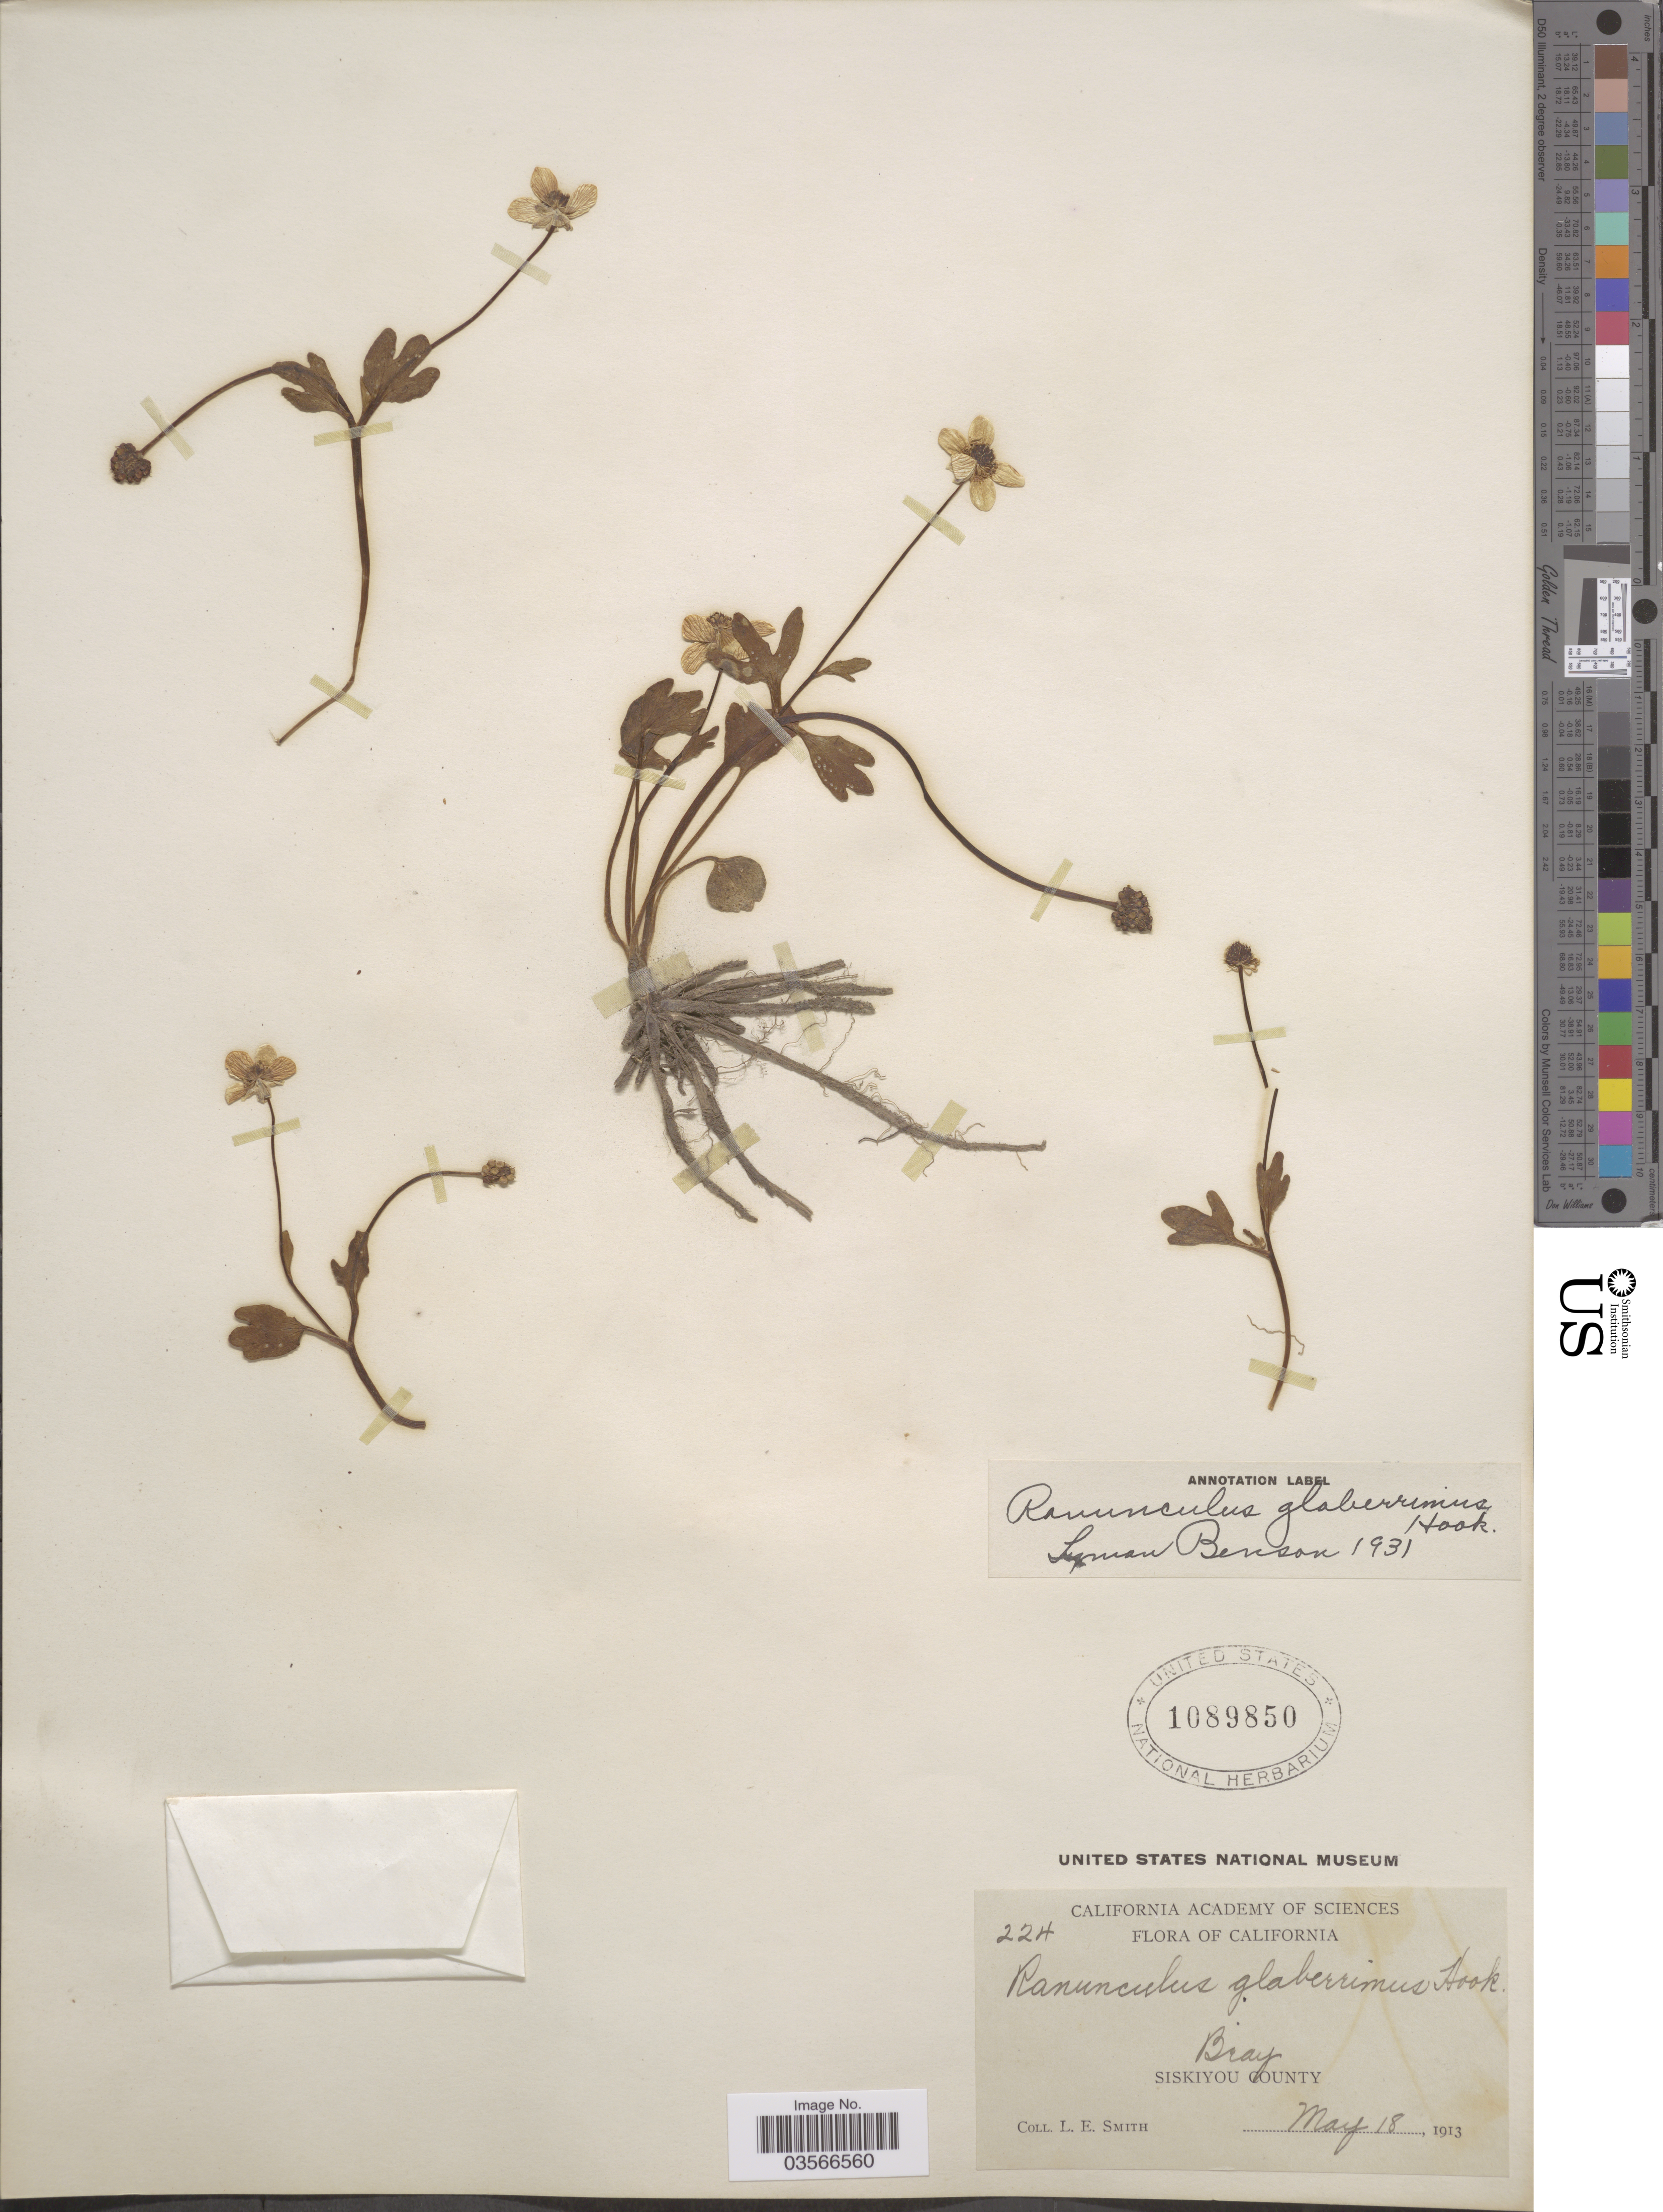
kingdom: Plantae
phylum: Tracheophyta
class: Magnoliopsida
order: Ranunculales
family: Ranunculaceae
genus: Ranunculus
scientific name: Ranunculus glaberrimus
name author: Hook.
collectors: L. E. Smith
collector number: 224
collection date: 1913-05-18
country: United States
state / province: California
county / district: Siskiyou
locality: Bray. Siskiyou County.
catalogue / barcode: US 1089850